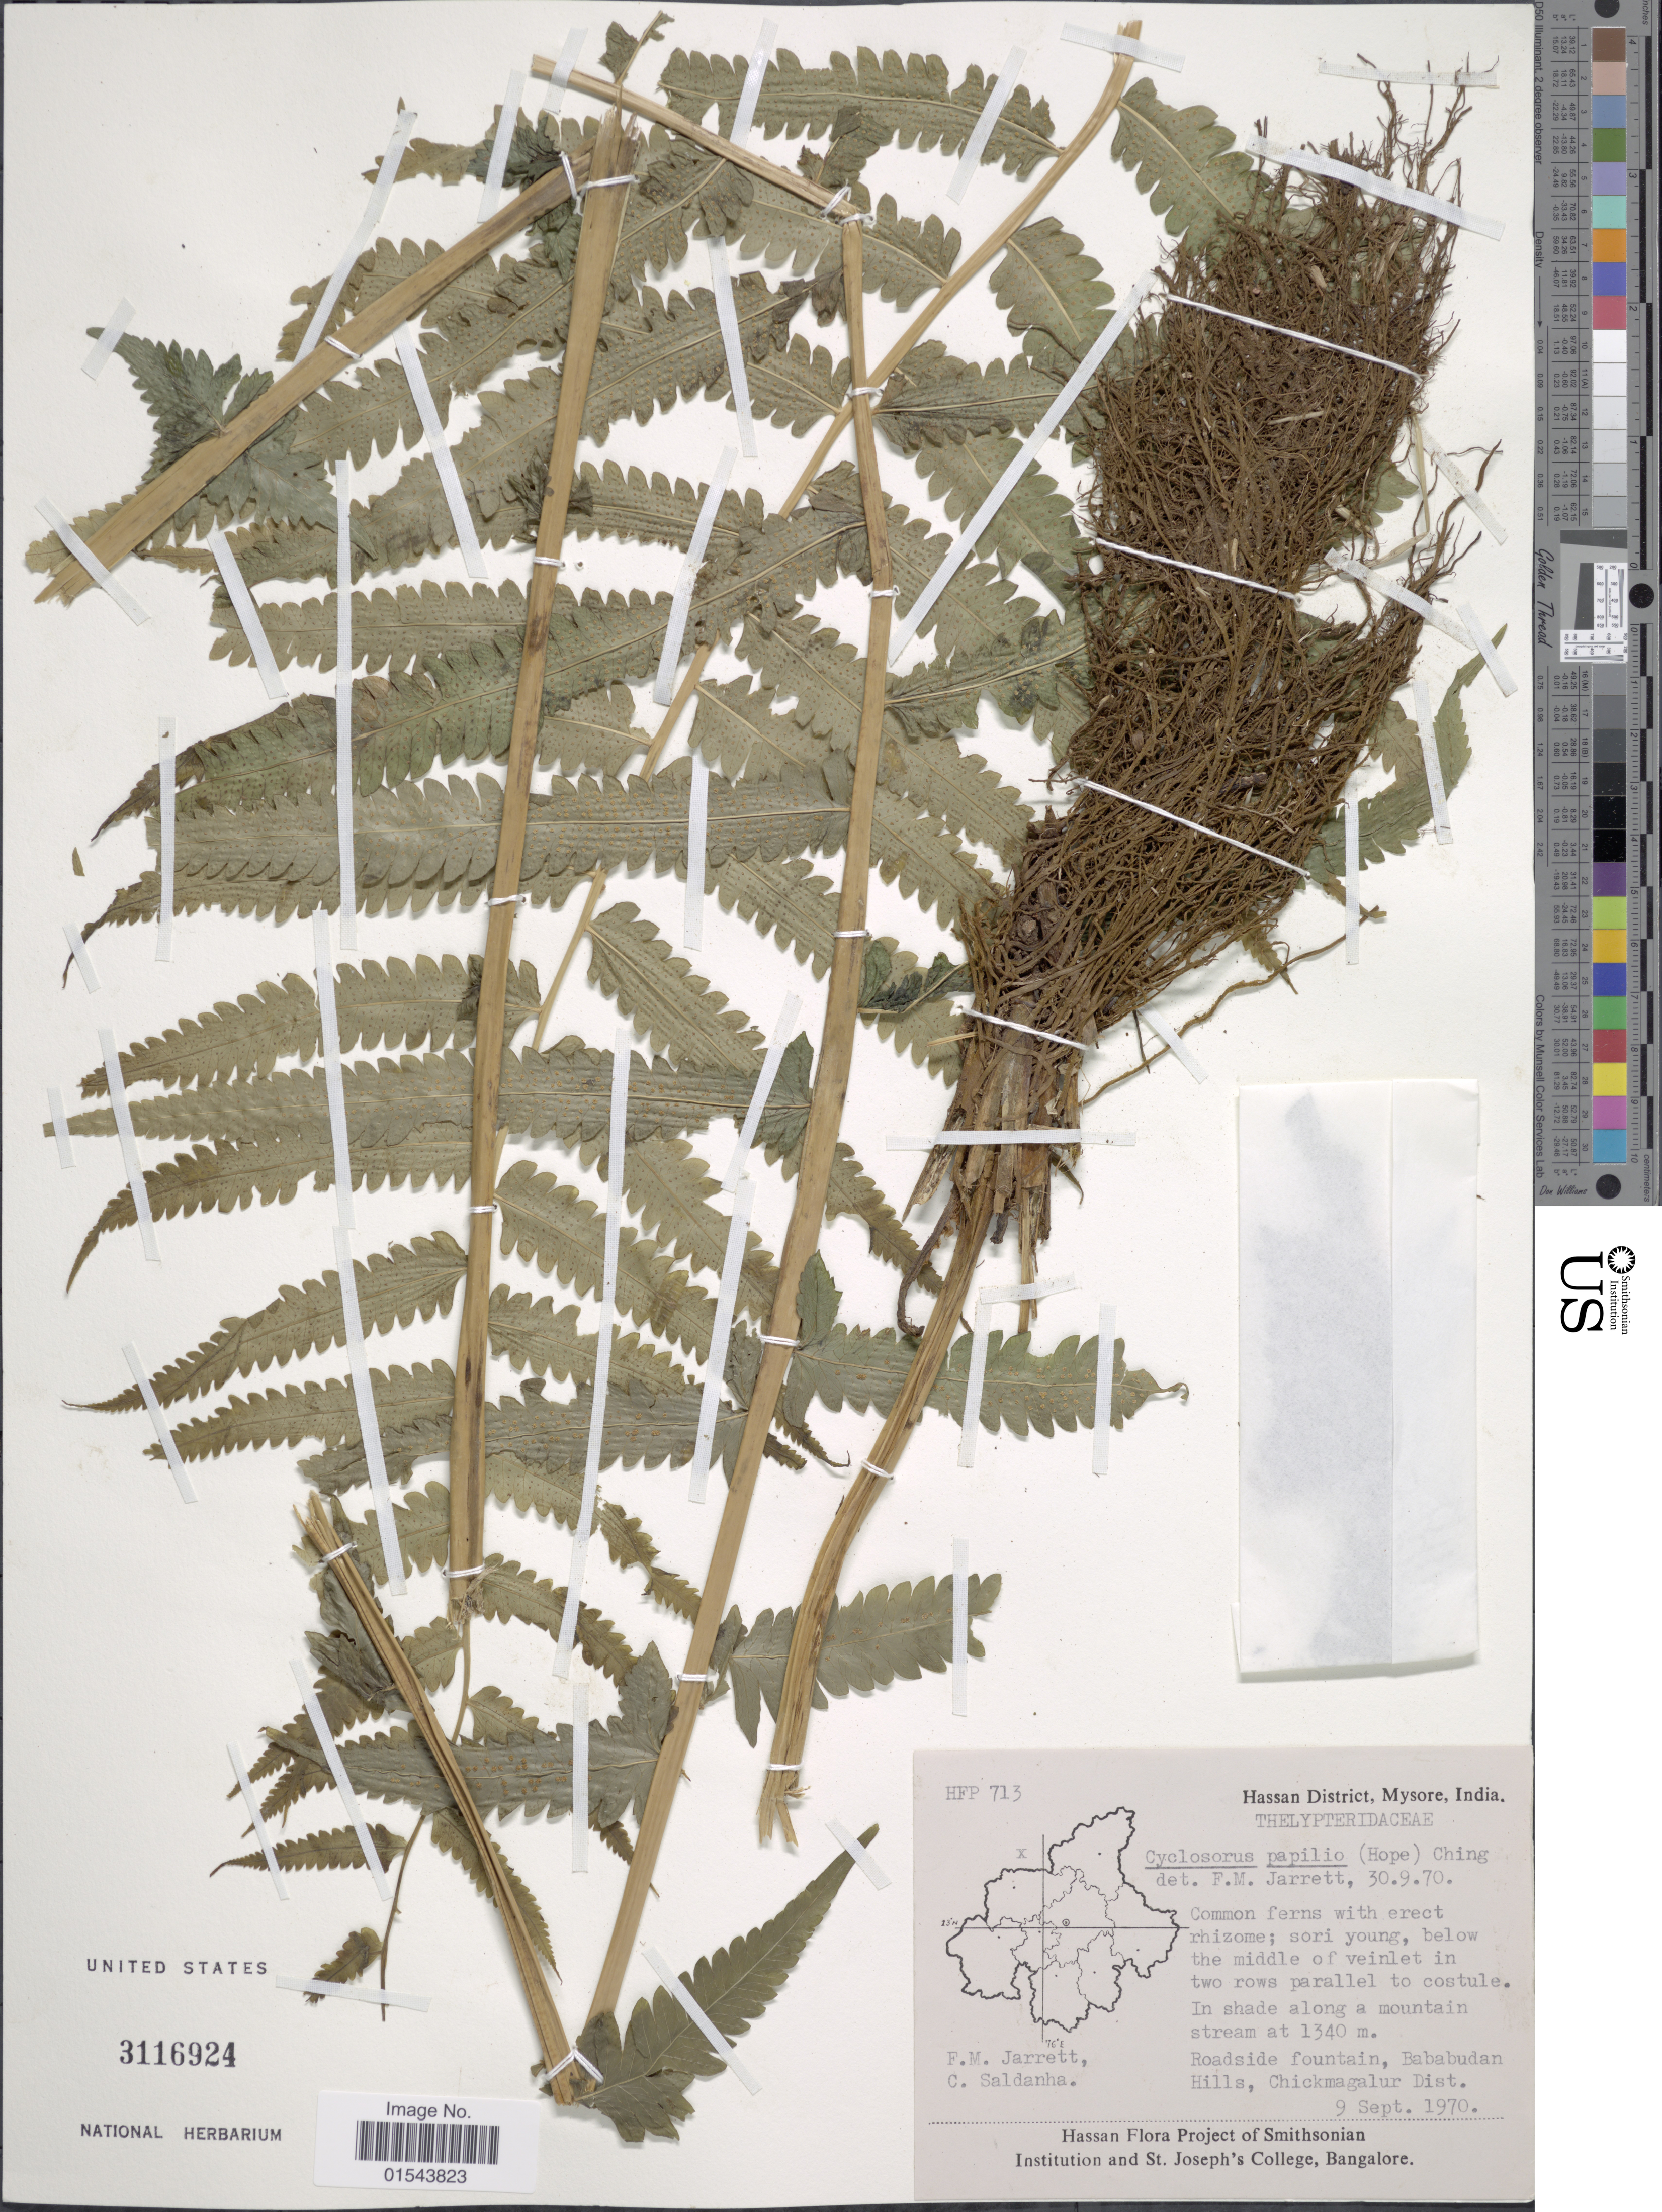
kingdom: Plantae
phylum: Tracheophyta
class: Polypodiopsida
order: Polypodiales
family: Thelypteridaceae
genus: Christella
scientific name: Christella papilio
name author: (C. Hope) Ching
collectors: F. M. Jarrett & C. Saldanha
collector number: HFP 713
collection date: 1970-09-09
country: India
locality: Hassan District, Mysore, Roadside foutain, Bababudan Hills, Chickmaga;ur Dist.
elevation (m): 1340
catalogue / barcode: US 3116924